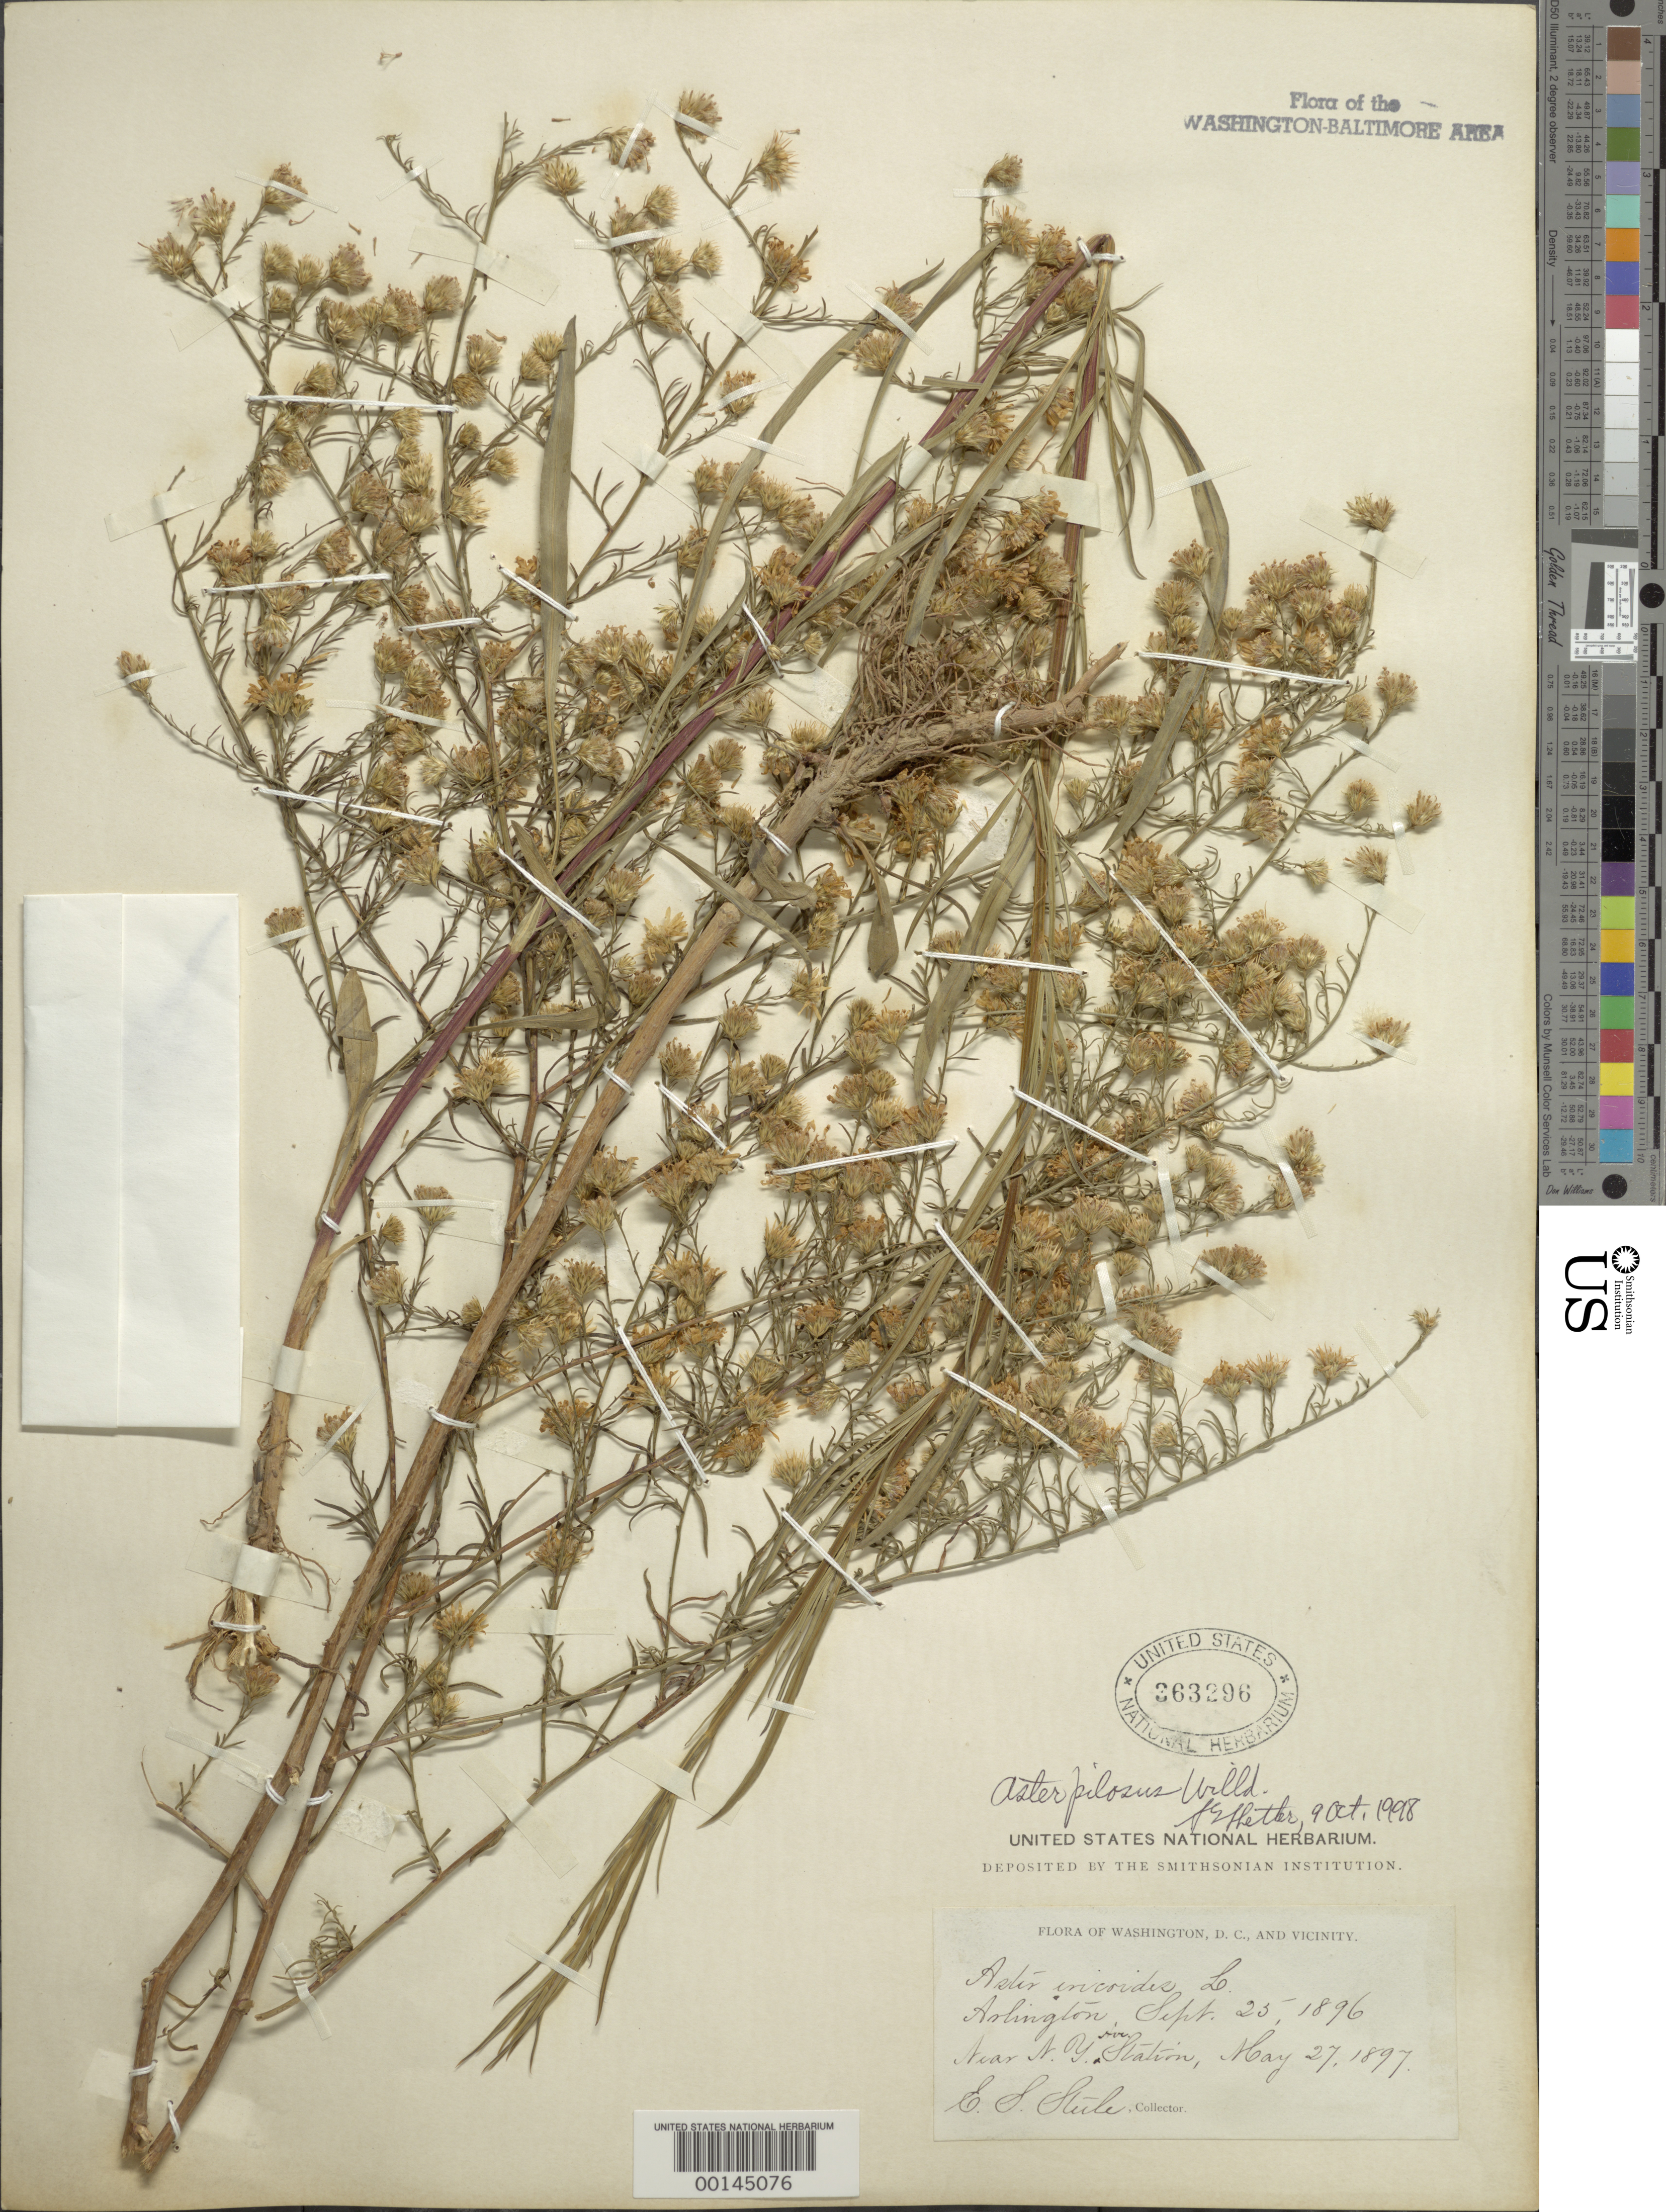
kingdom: Plantae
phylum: Tracheophyta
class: Magnoliopsida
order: Asterales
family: Asteraceae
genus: Symphyotrichum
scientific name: Symphyotrichum pilosum var. pringlei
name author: (A. Gray) G.L. Nesom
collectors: E. Steele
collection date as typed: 25 Sep 1896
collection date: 1896-09-25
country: United States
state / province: Virginia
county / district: Arlington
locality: Arlington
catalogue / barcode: US 363296